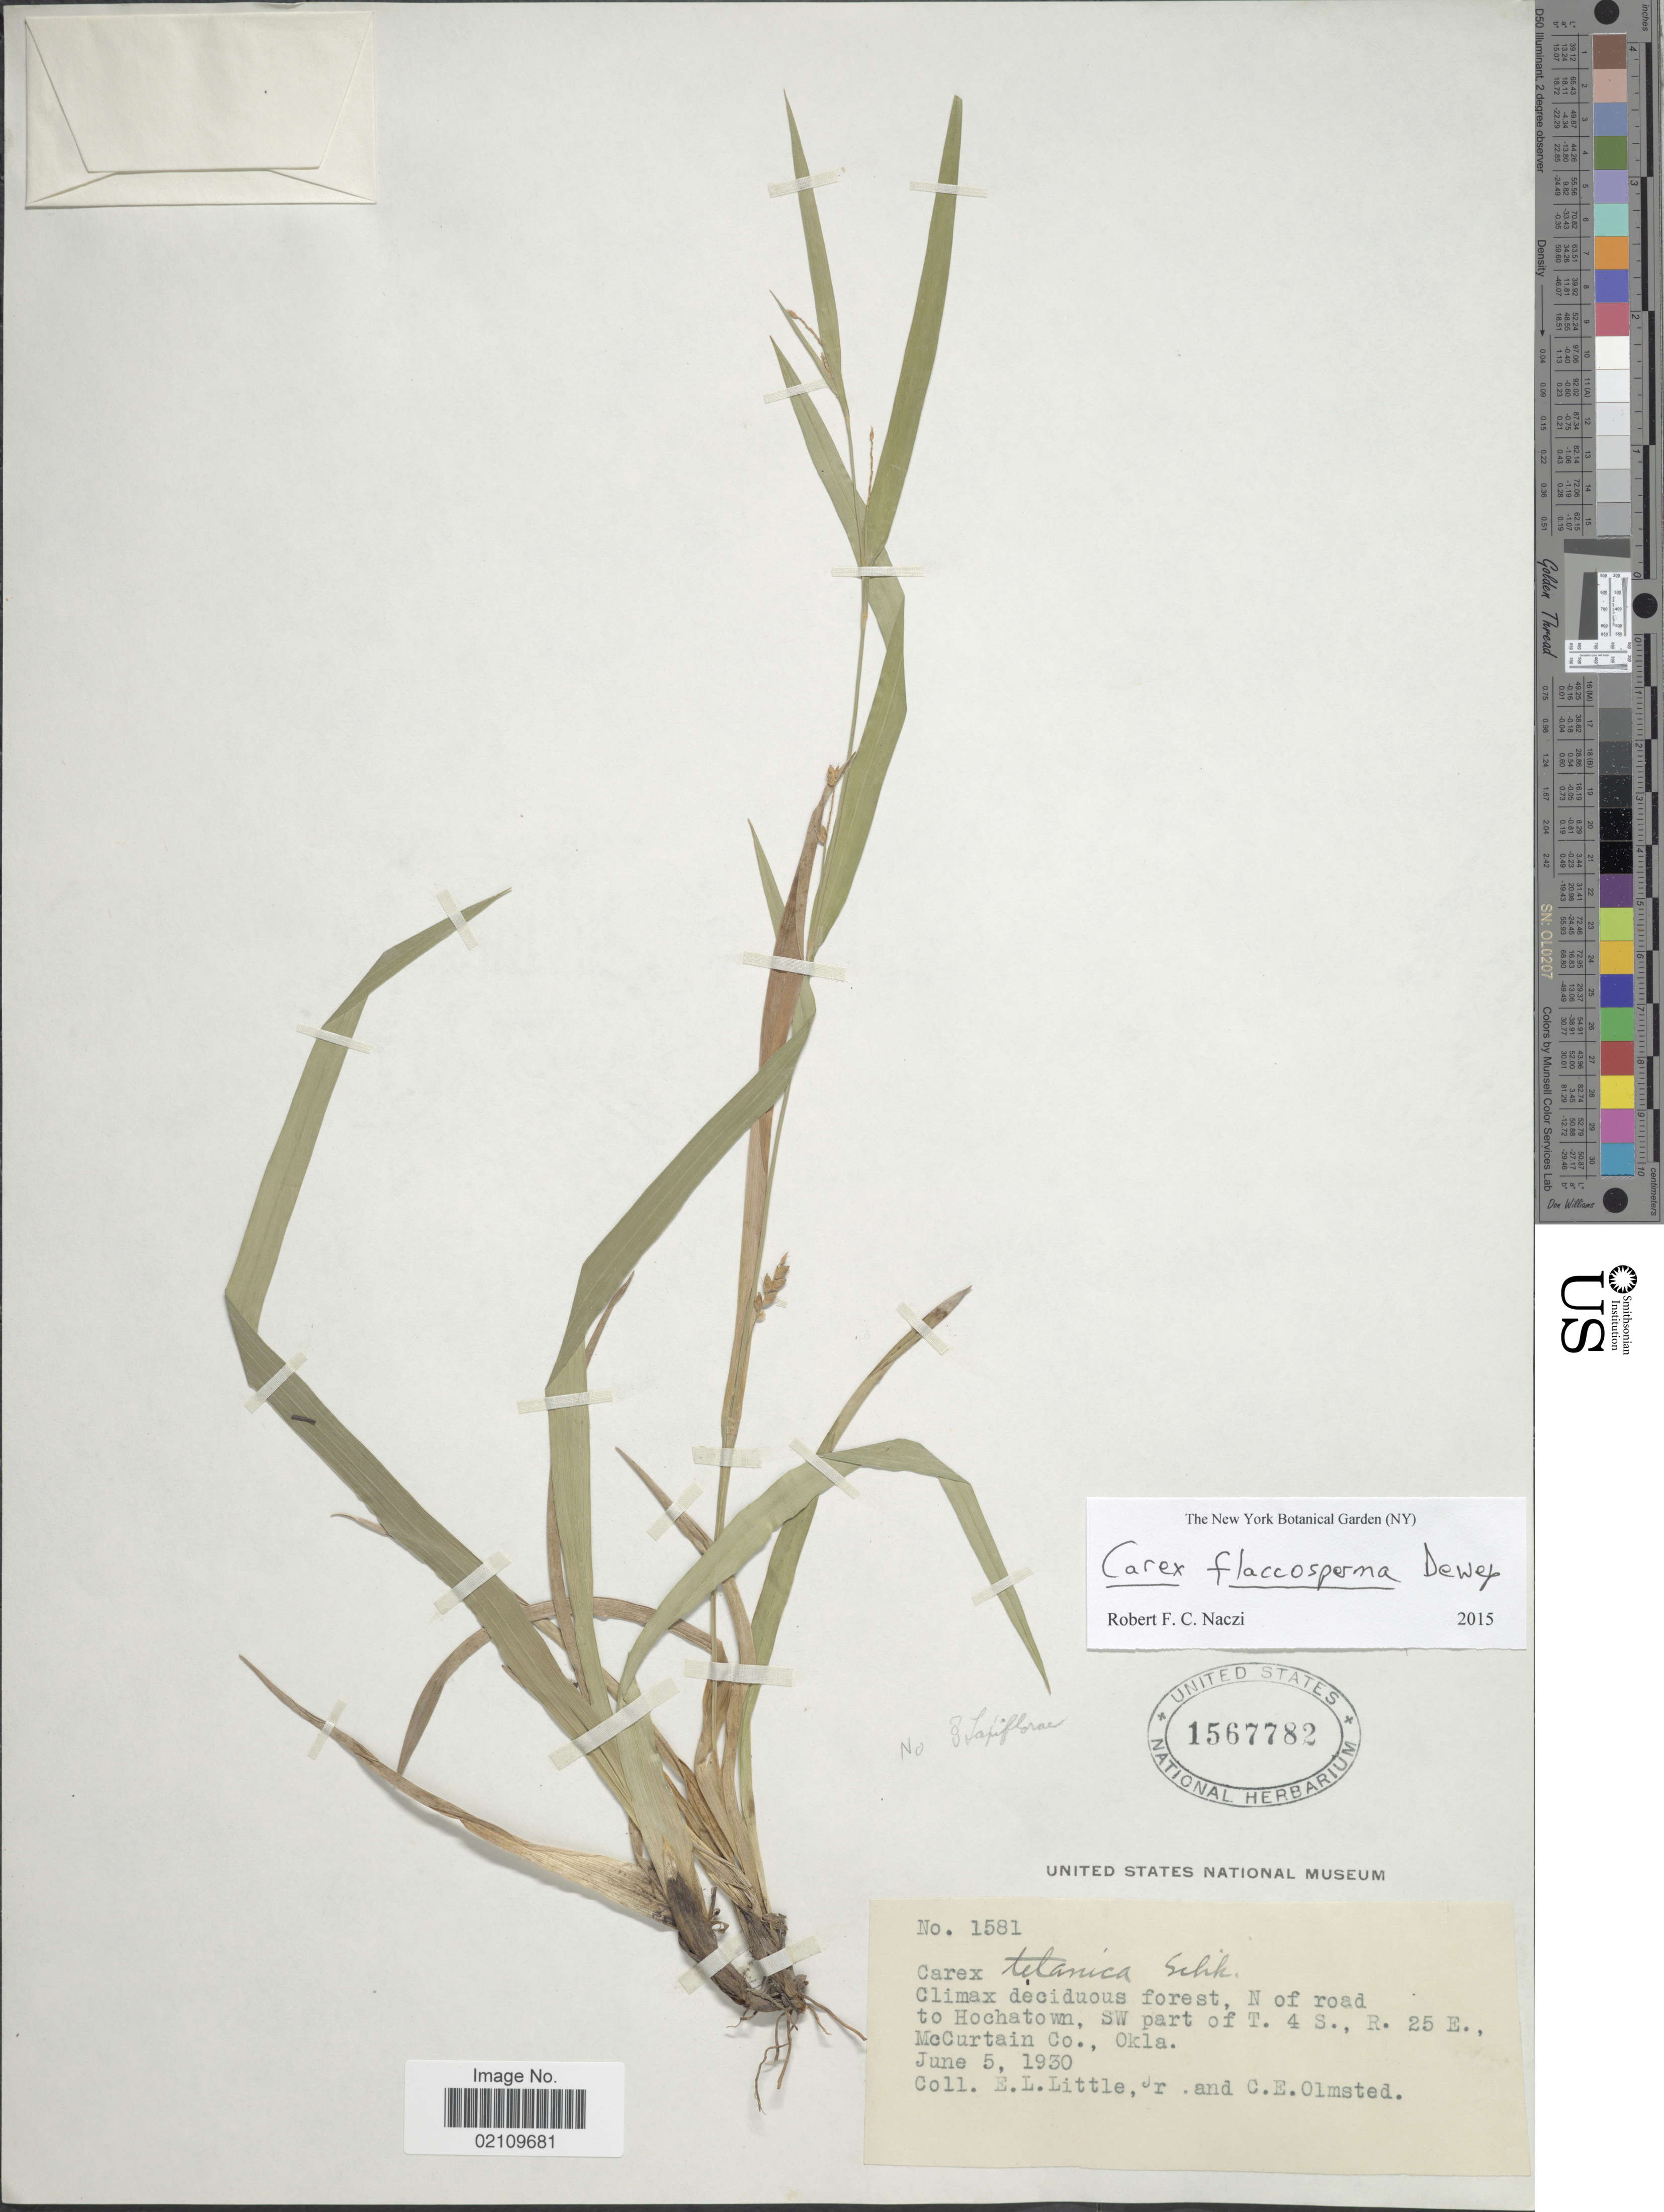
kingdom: Plantae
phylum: Tracheophyta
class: Liliopsida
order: Poales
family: Cyperaceae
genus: Carex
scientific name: Carex flaccosperma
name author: Dewey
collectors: E. L. Little & C. Olmsted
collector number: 1581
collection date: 1930-06-05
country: United States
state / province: Oklahoma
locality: N of road to Hotchatown, SW part of T. 4 S., R. 25 E., McCurtain Co.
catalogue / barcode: US 1567782